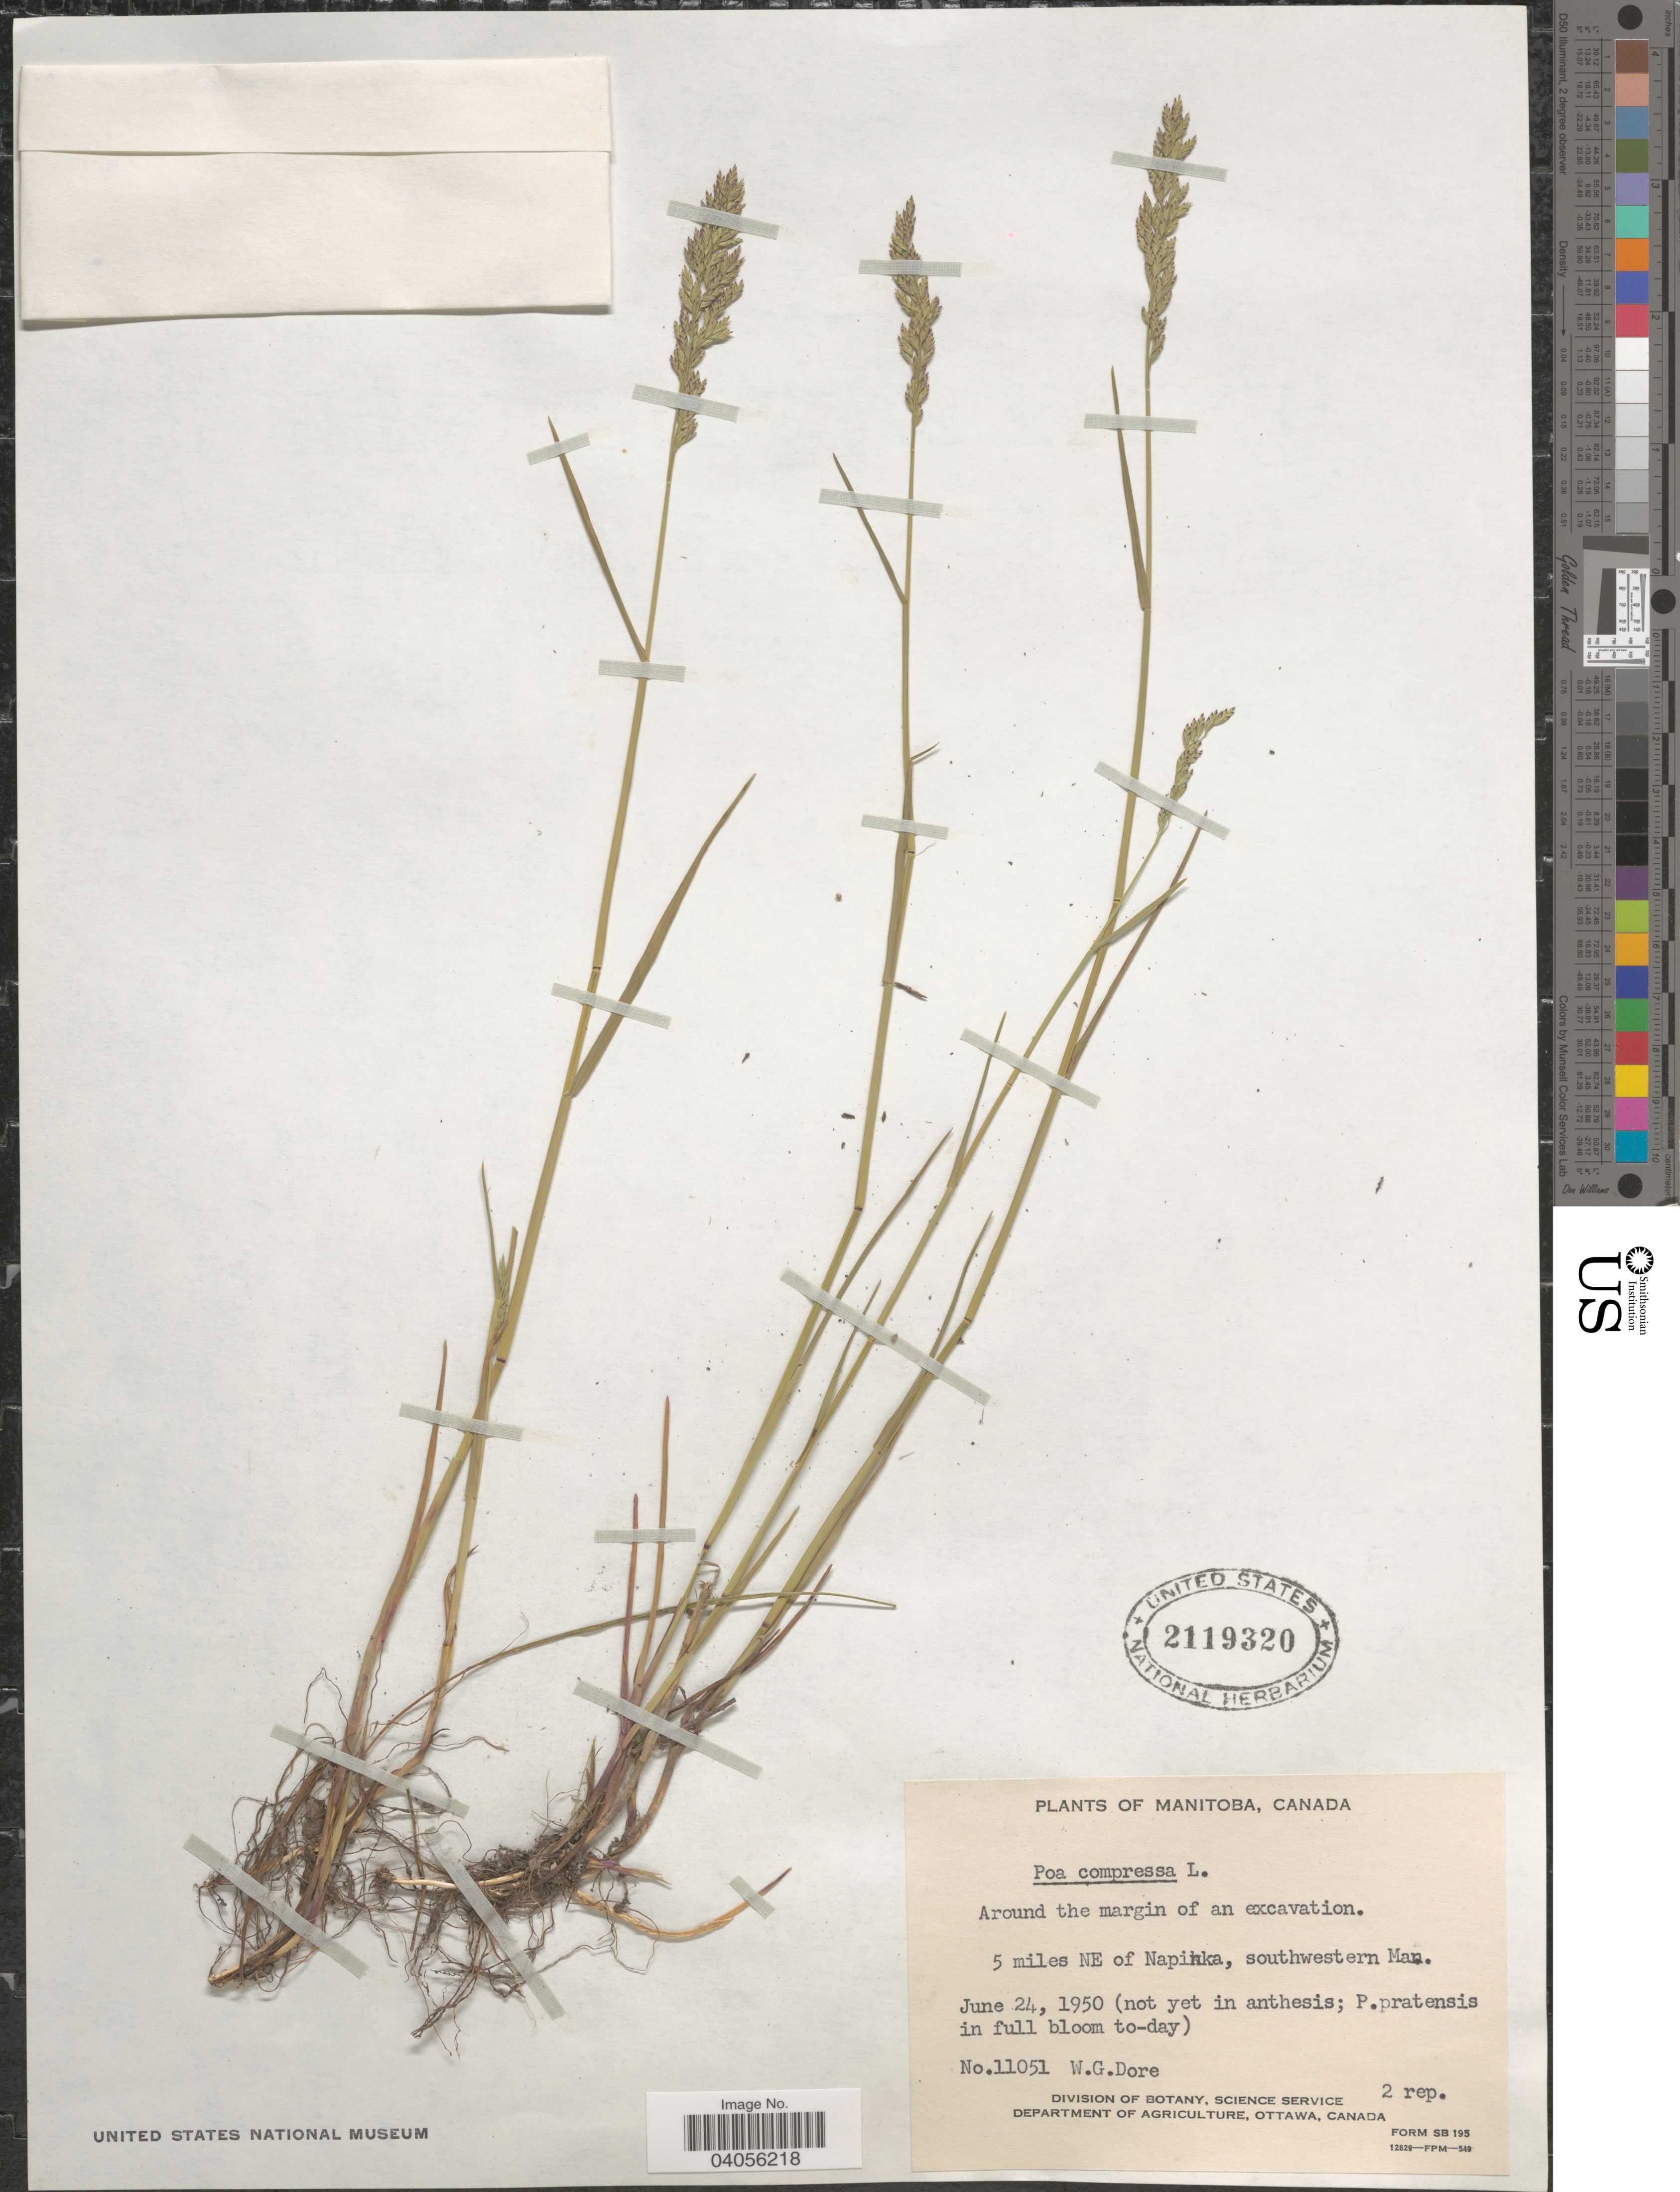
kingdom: Plantae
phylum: Tracheophyta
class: Liliopsida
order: Poales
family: Poaceae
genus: Poa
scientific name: Poa compressa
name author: L.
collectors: W. Dore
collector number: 11051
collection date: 1950-06-24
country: Canada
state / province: Manitoba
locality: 5 miles NE of Napinka, southwestern Man.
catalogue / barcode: US 2119320